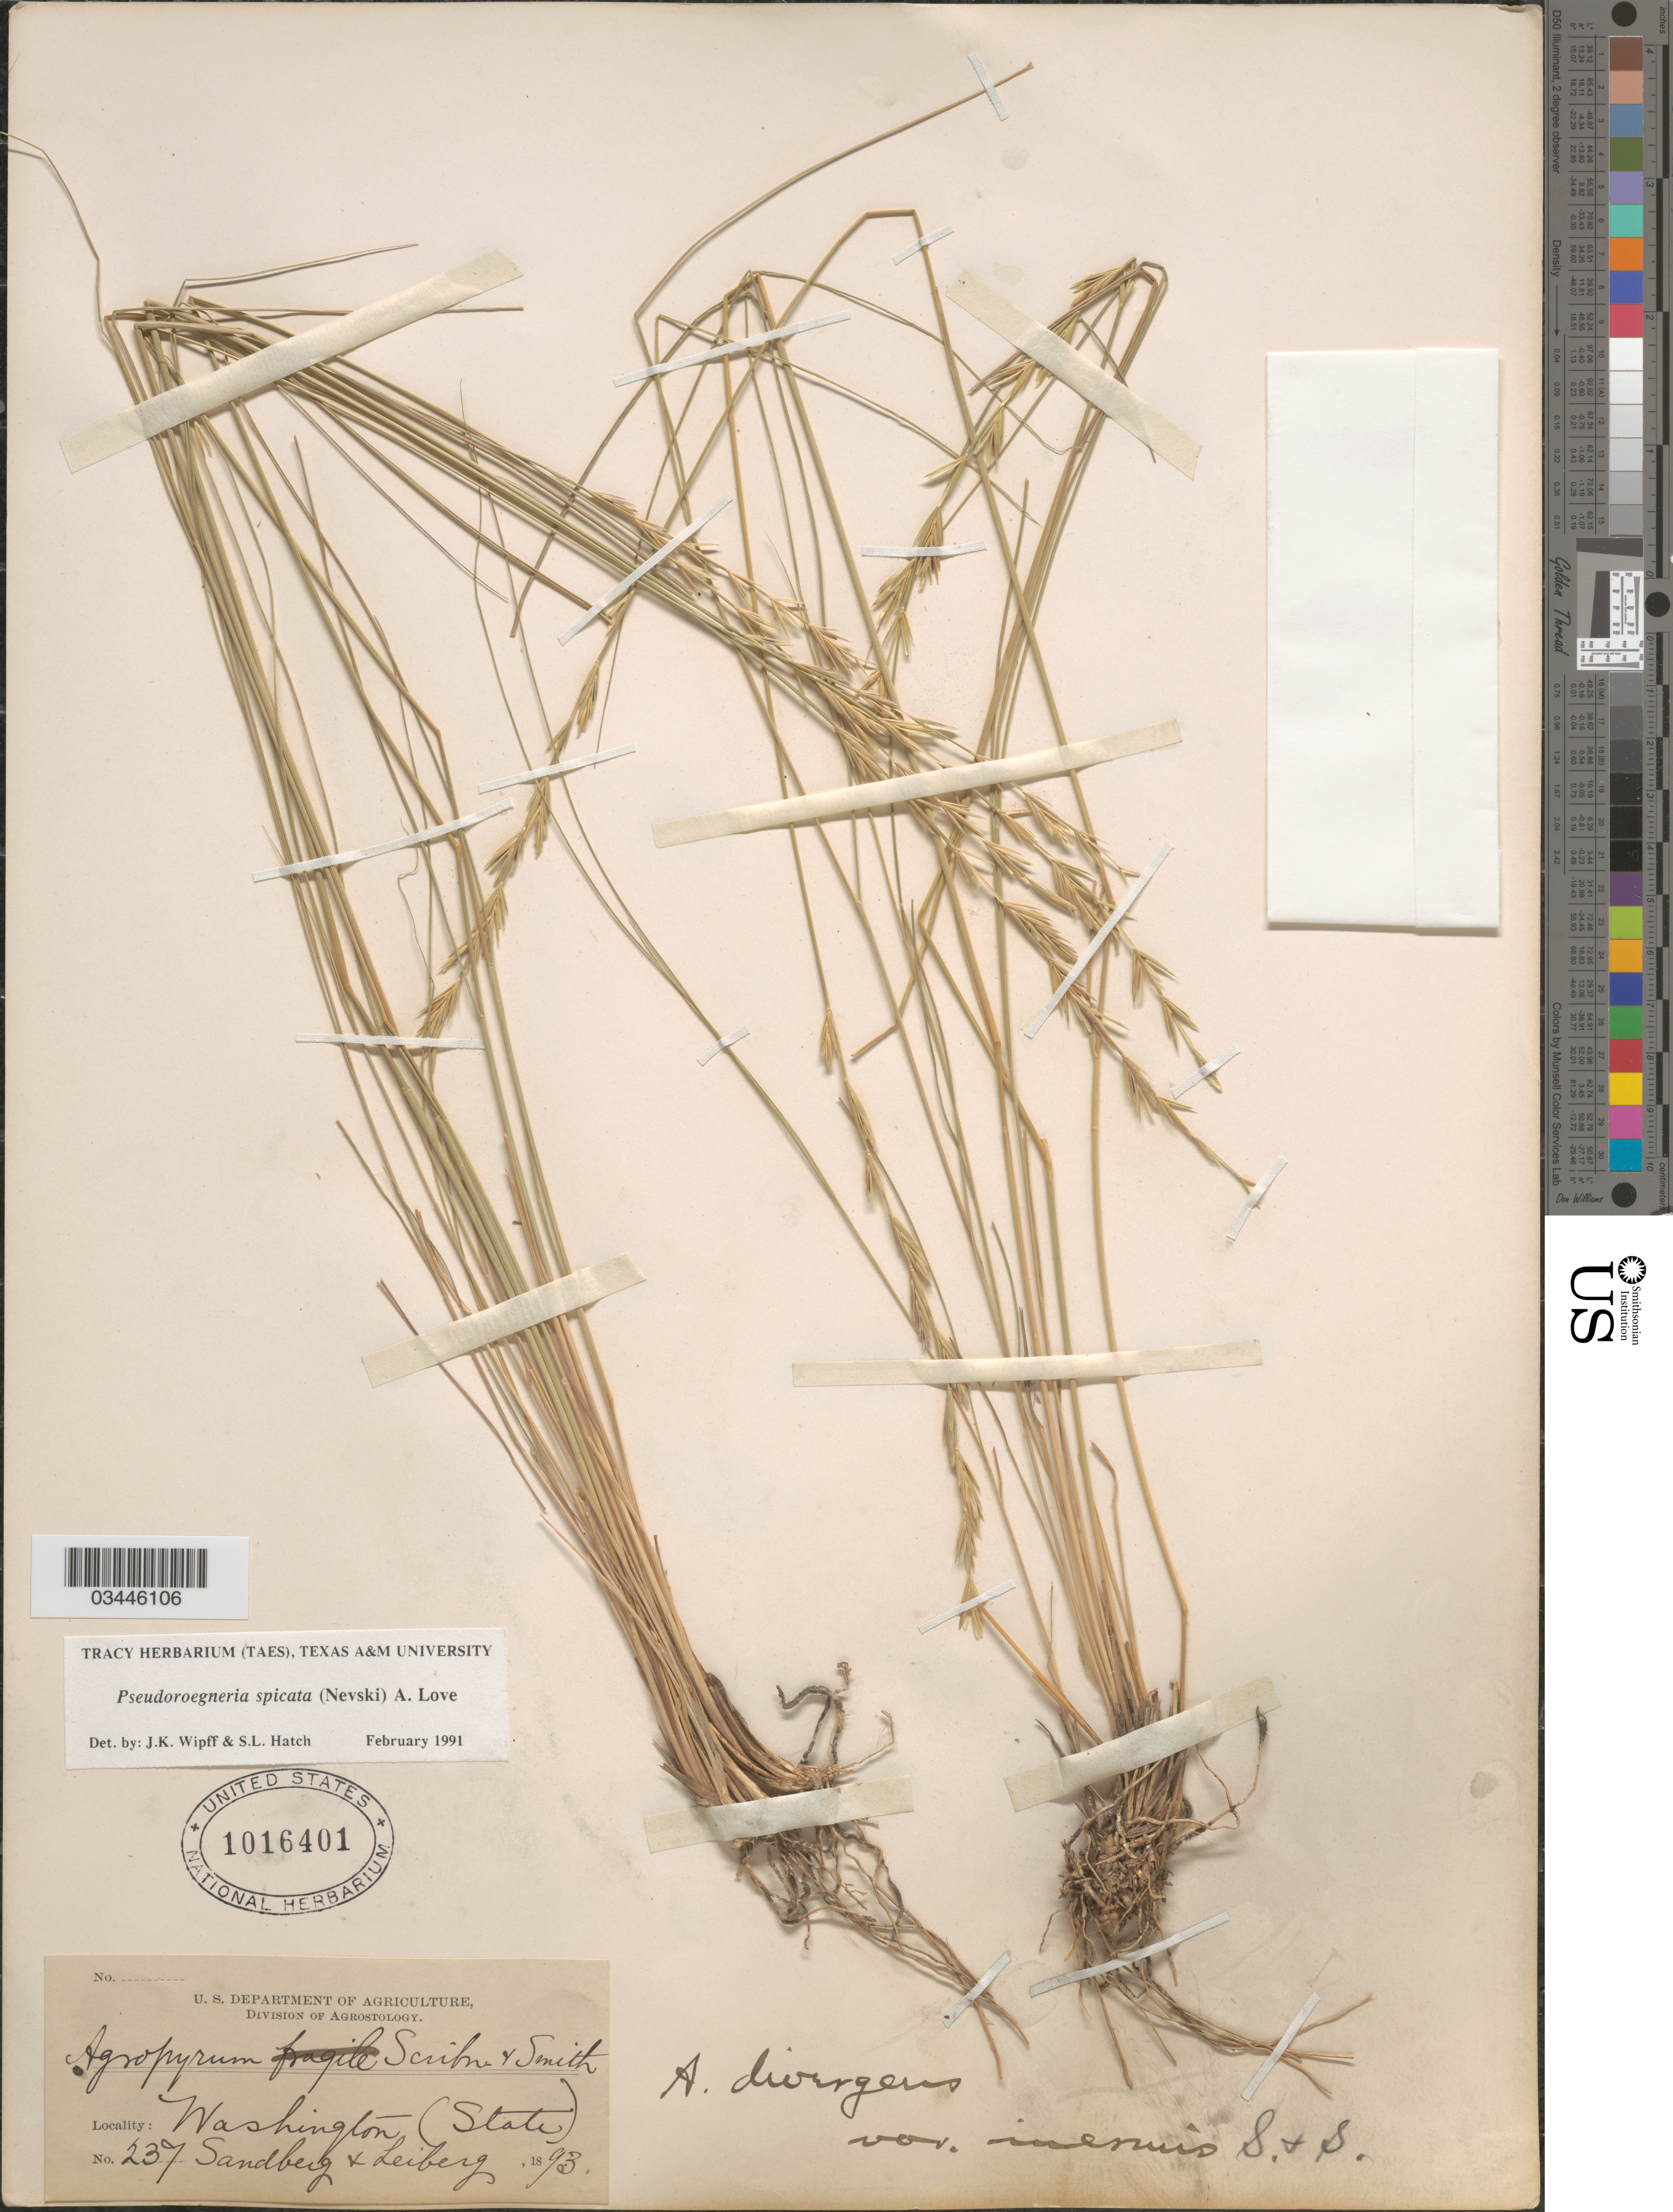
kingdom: Plantae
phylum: Tracheophyta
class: Liliopsida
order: Poales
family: Poaceae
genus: Pseudoroegneria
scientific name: Pseudoroegneria spicata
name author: (Pursh) Á. Löve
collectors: Sandberg & -. Leiberg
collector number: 237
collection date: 1893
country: United States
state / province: Washington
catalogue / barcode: US 1016401